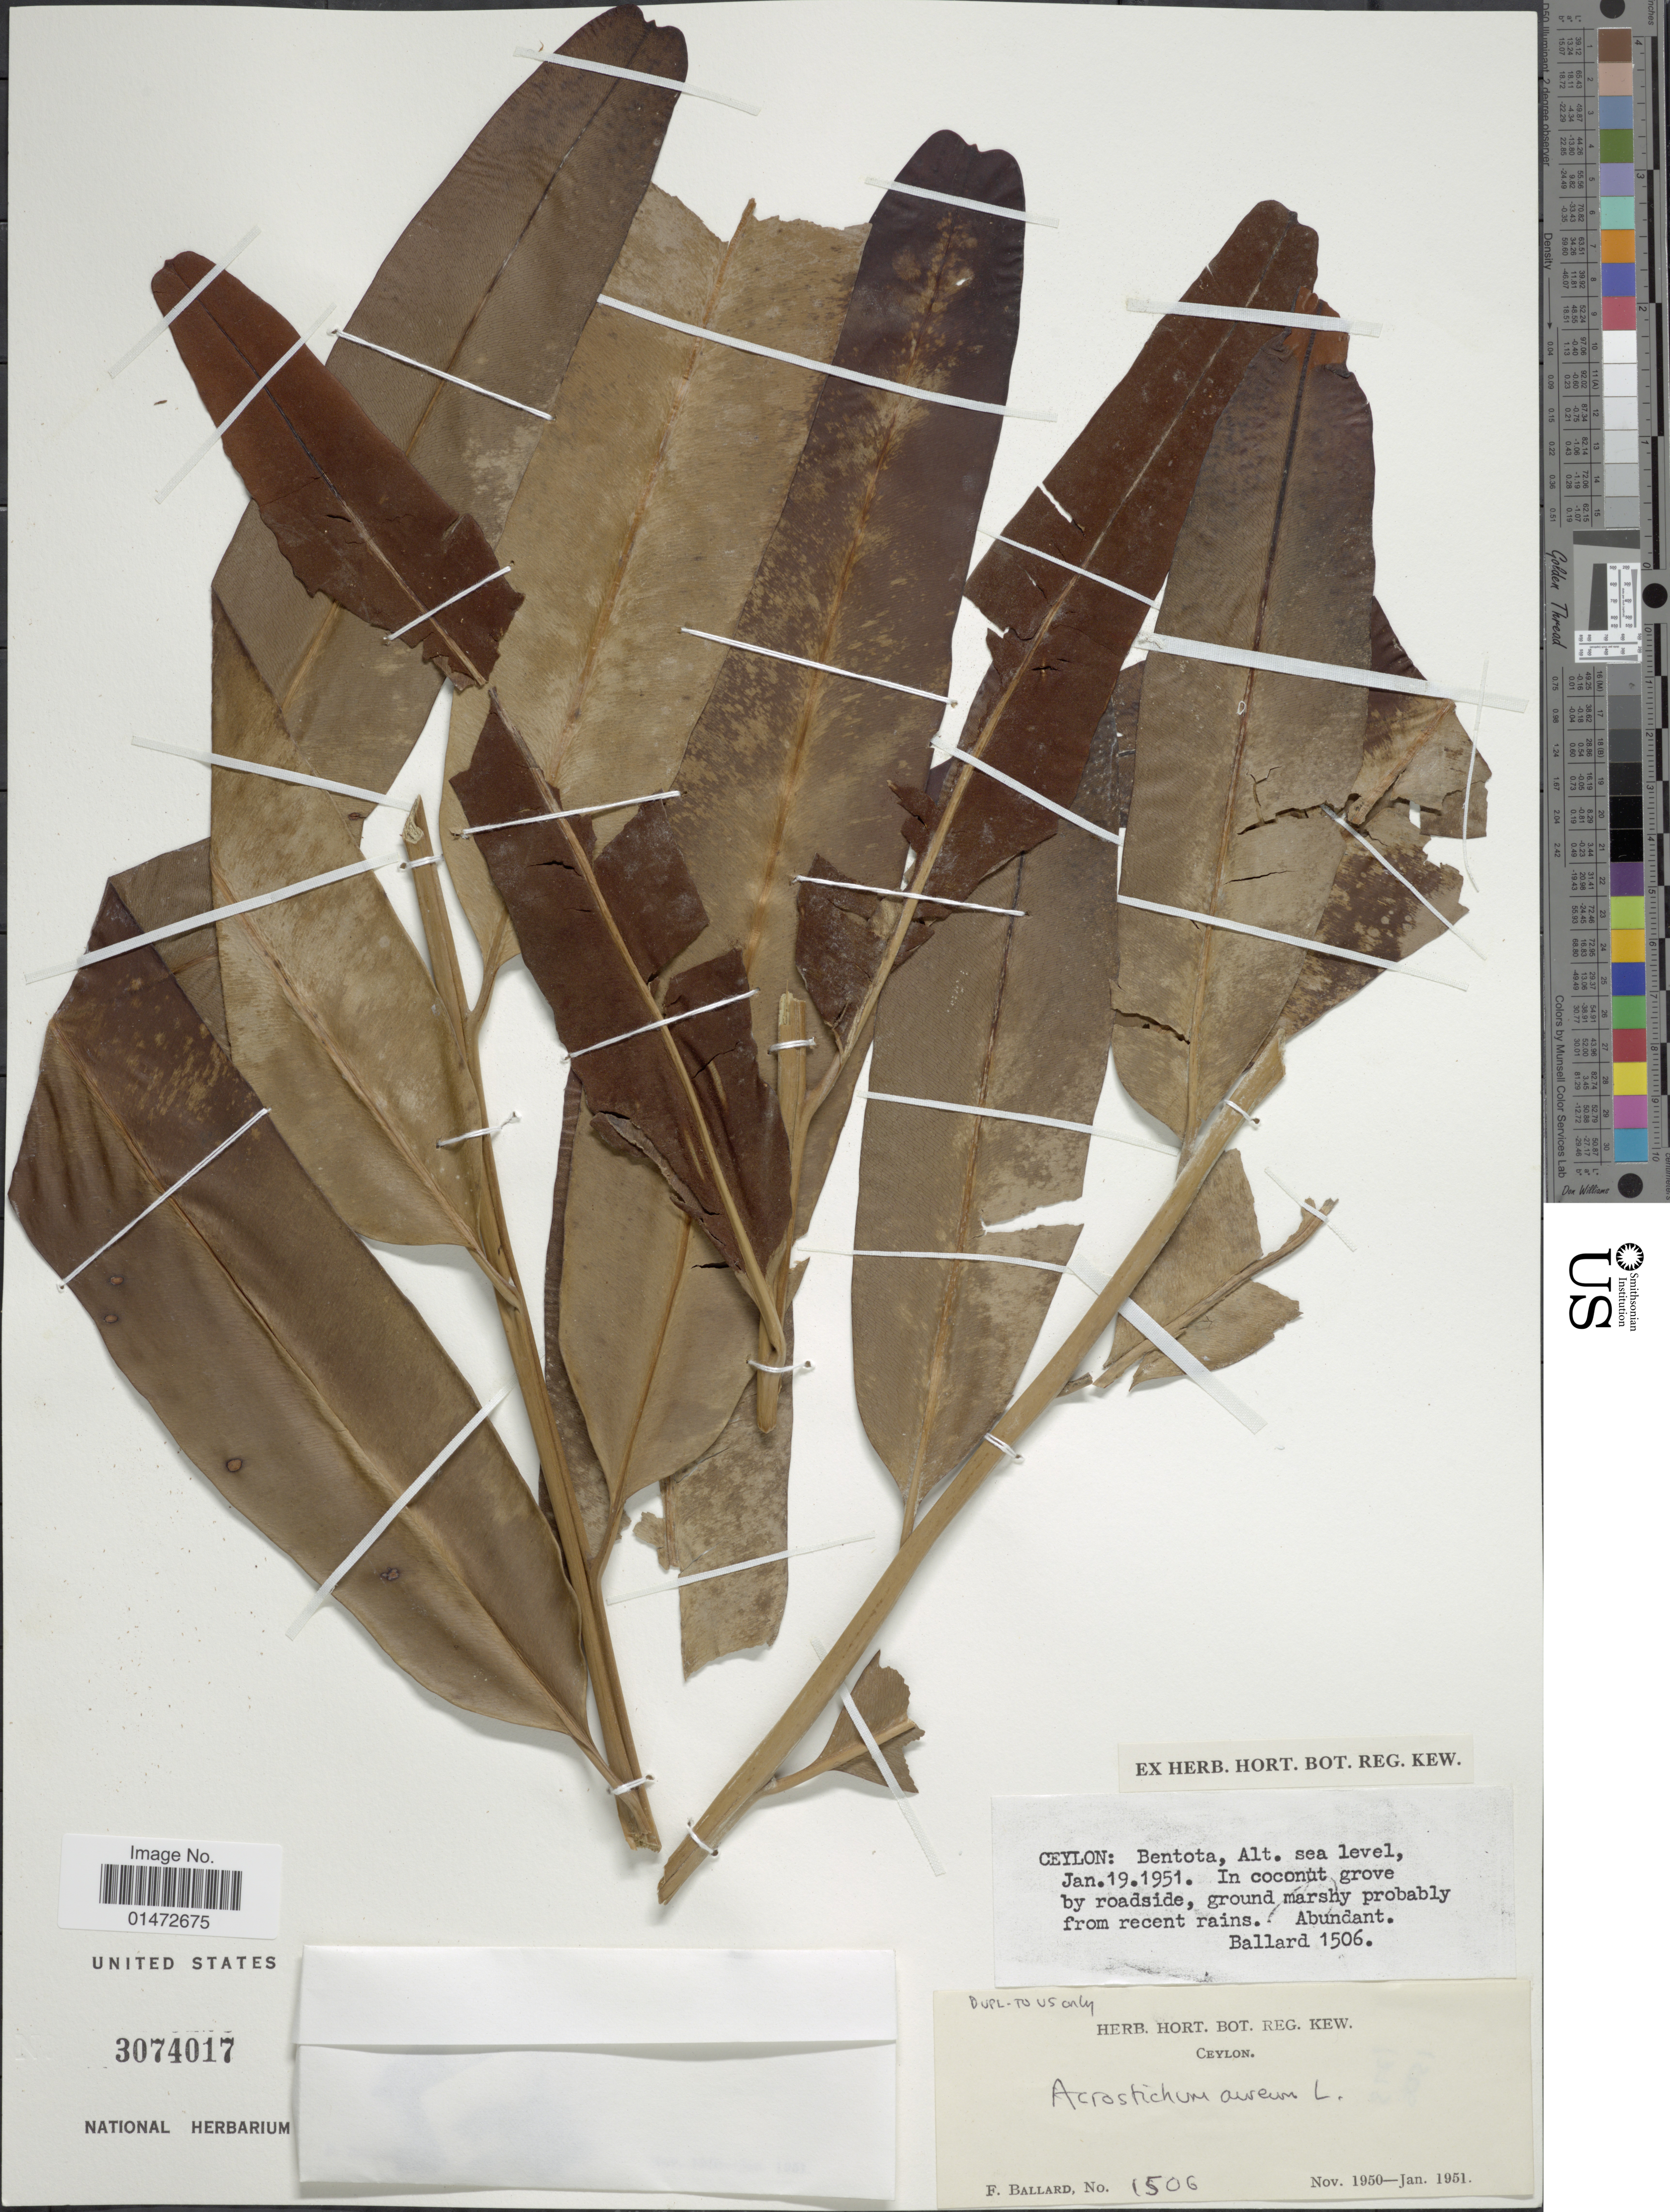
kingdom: Plantae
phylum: Tracheophyta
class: Polypodiopsida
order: Polypodiales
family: Pteridaceae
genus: Acrostichum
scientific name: Acrostichum aureum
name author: L.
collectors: F. Ballard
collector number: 1506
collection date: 1951-01-19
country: Sri Lanka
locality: Ceylon: Bentota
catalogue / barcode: US 3074017